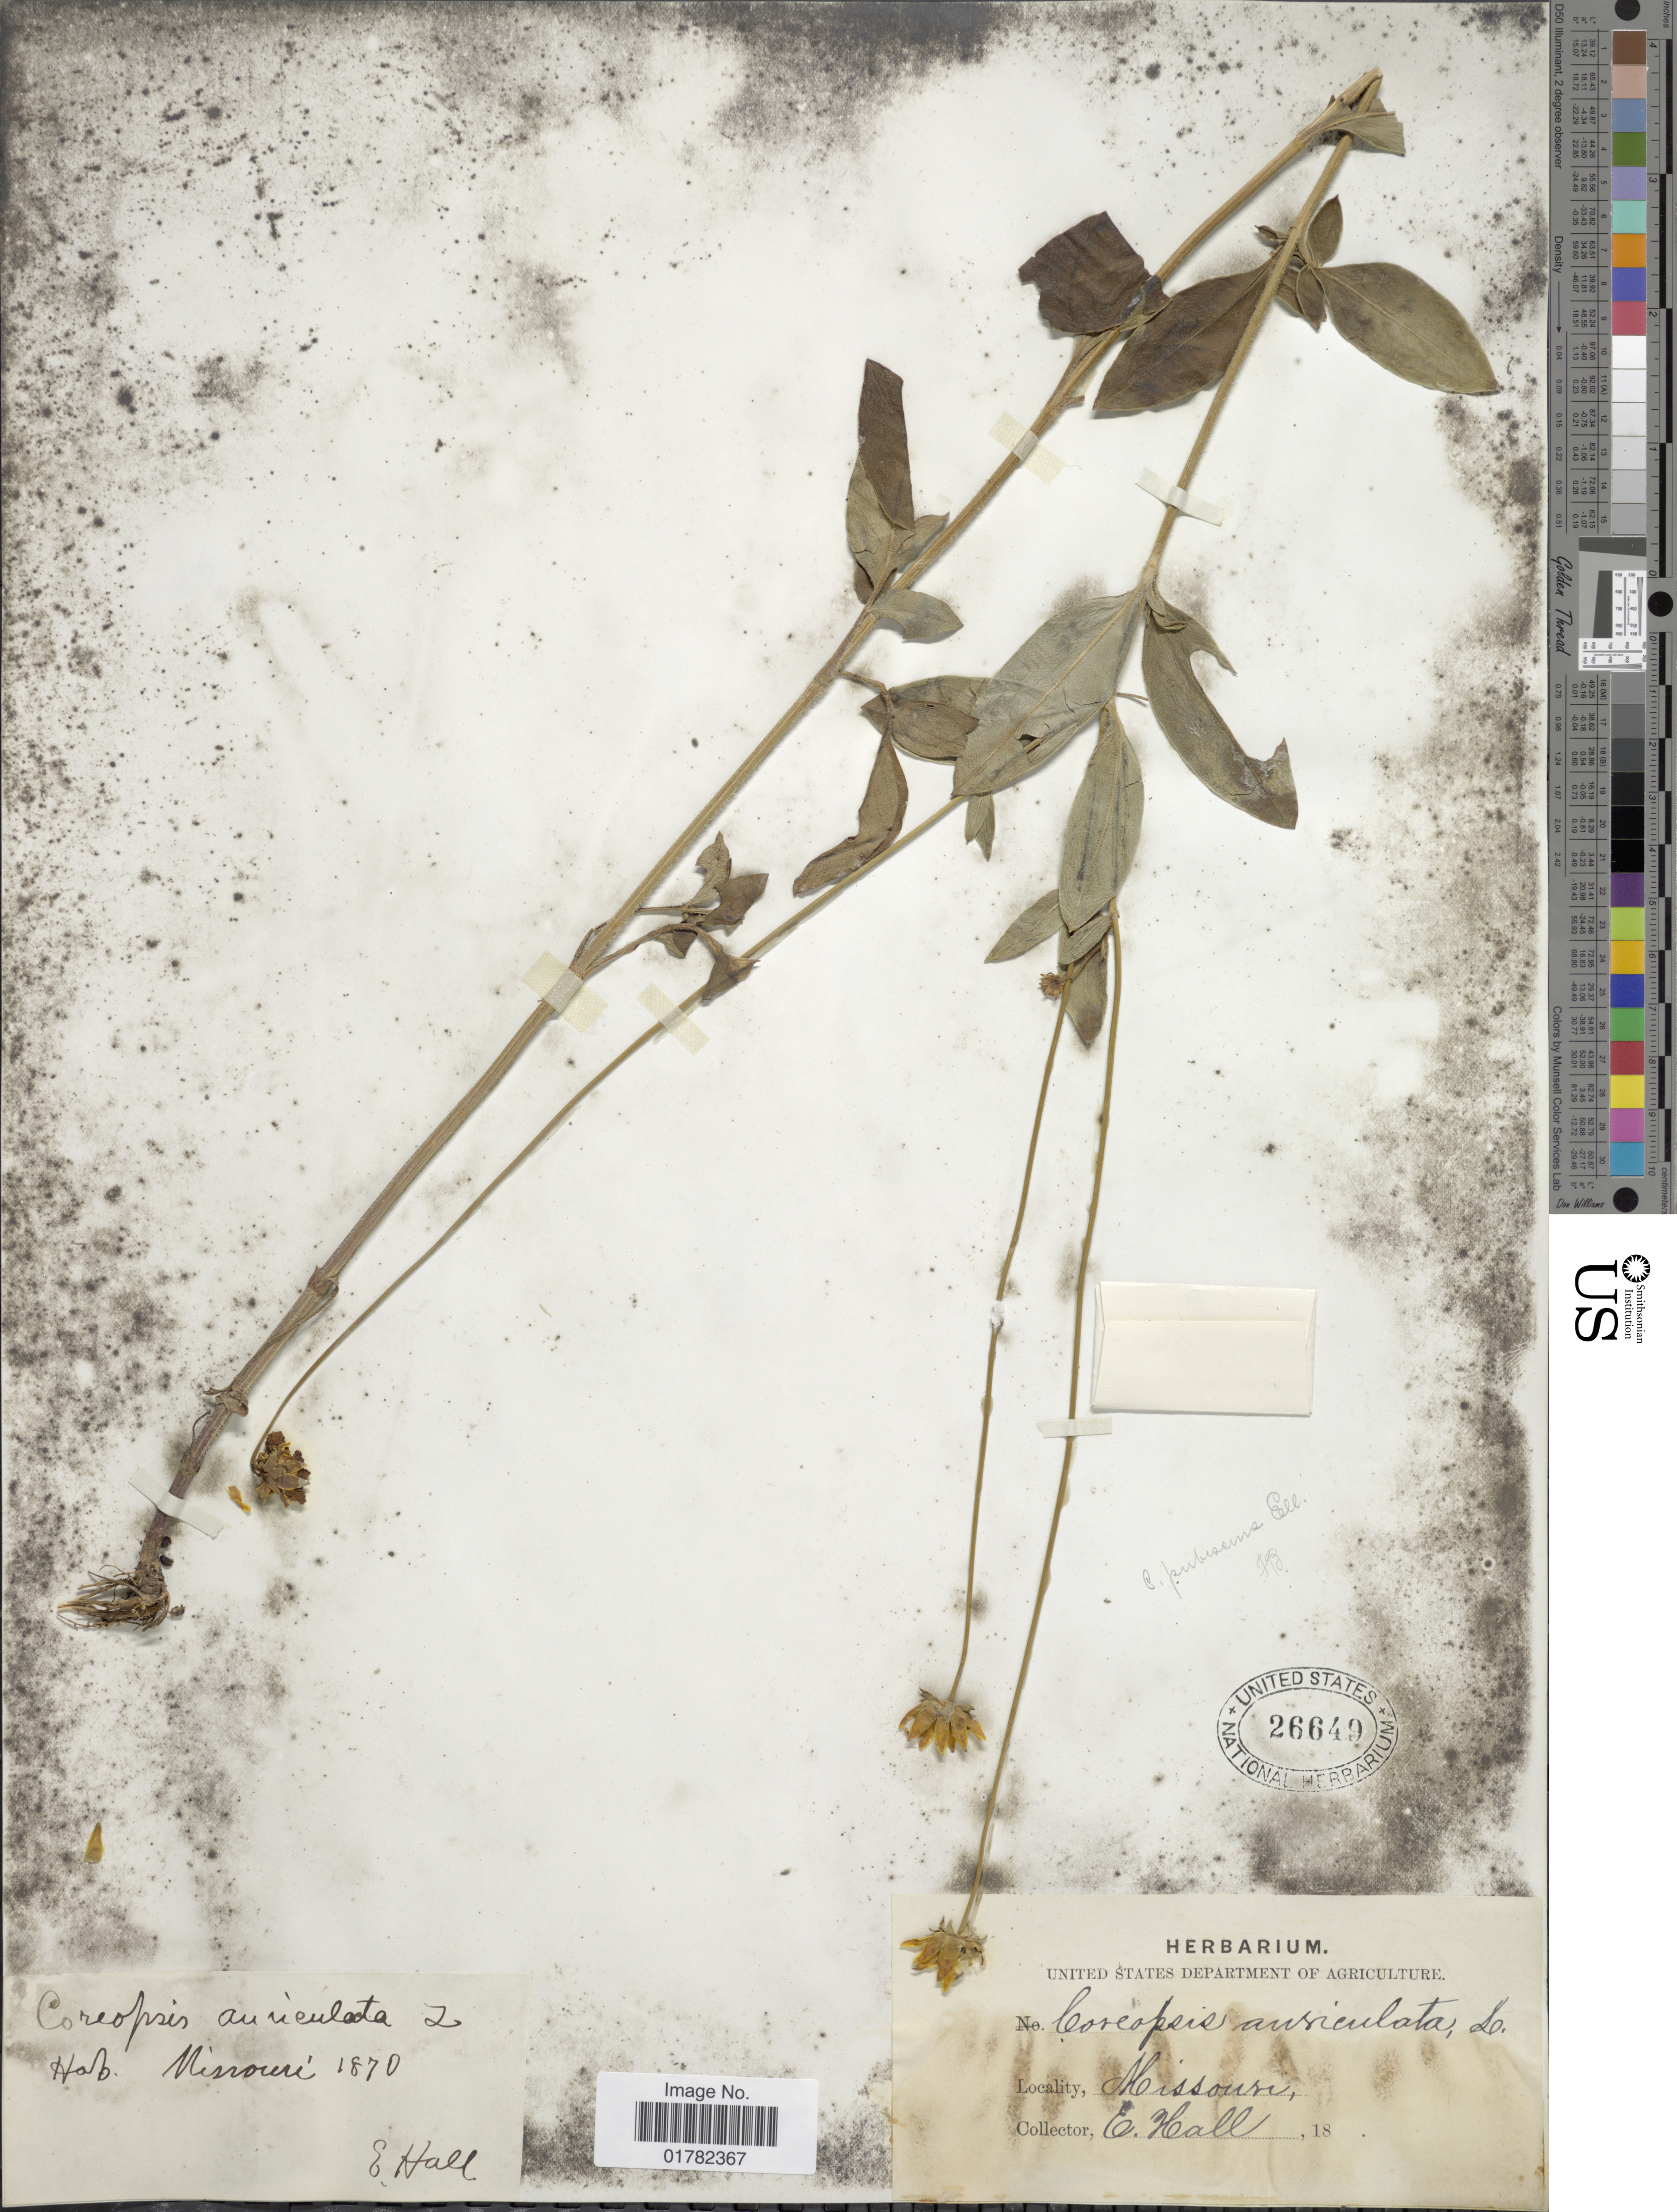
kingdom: Plantae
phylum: Tracheophyta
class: Magnoliopsida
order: Asterales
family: Asteraceae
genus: Coreopsis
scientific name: Coreopsis auriculata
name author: L.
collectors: E. Hall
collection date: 1870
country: United States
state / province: Missouri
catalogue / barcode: US 26649